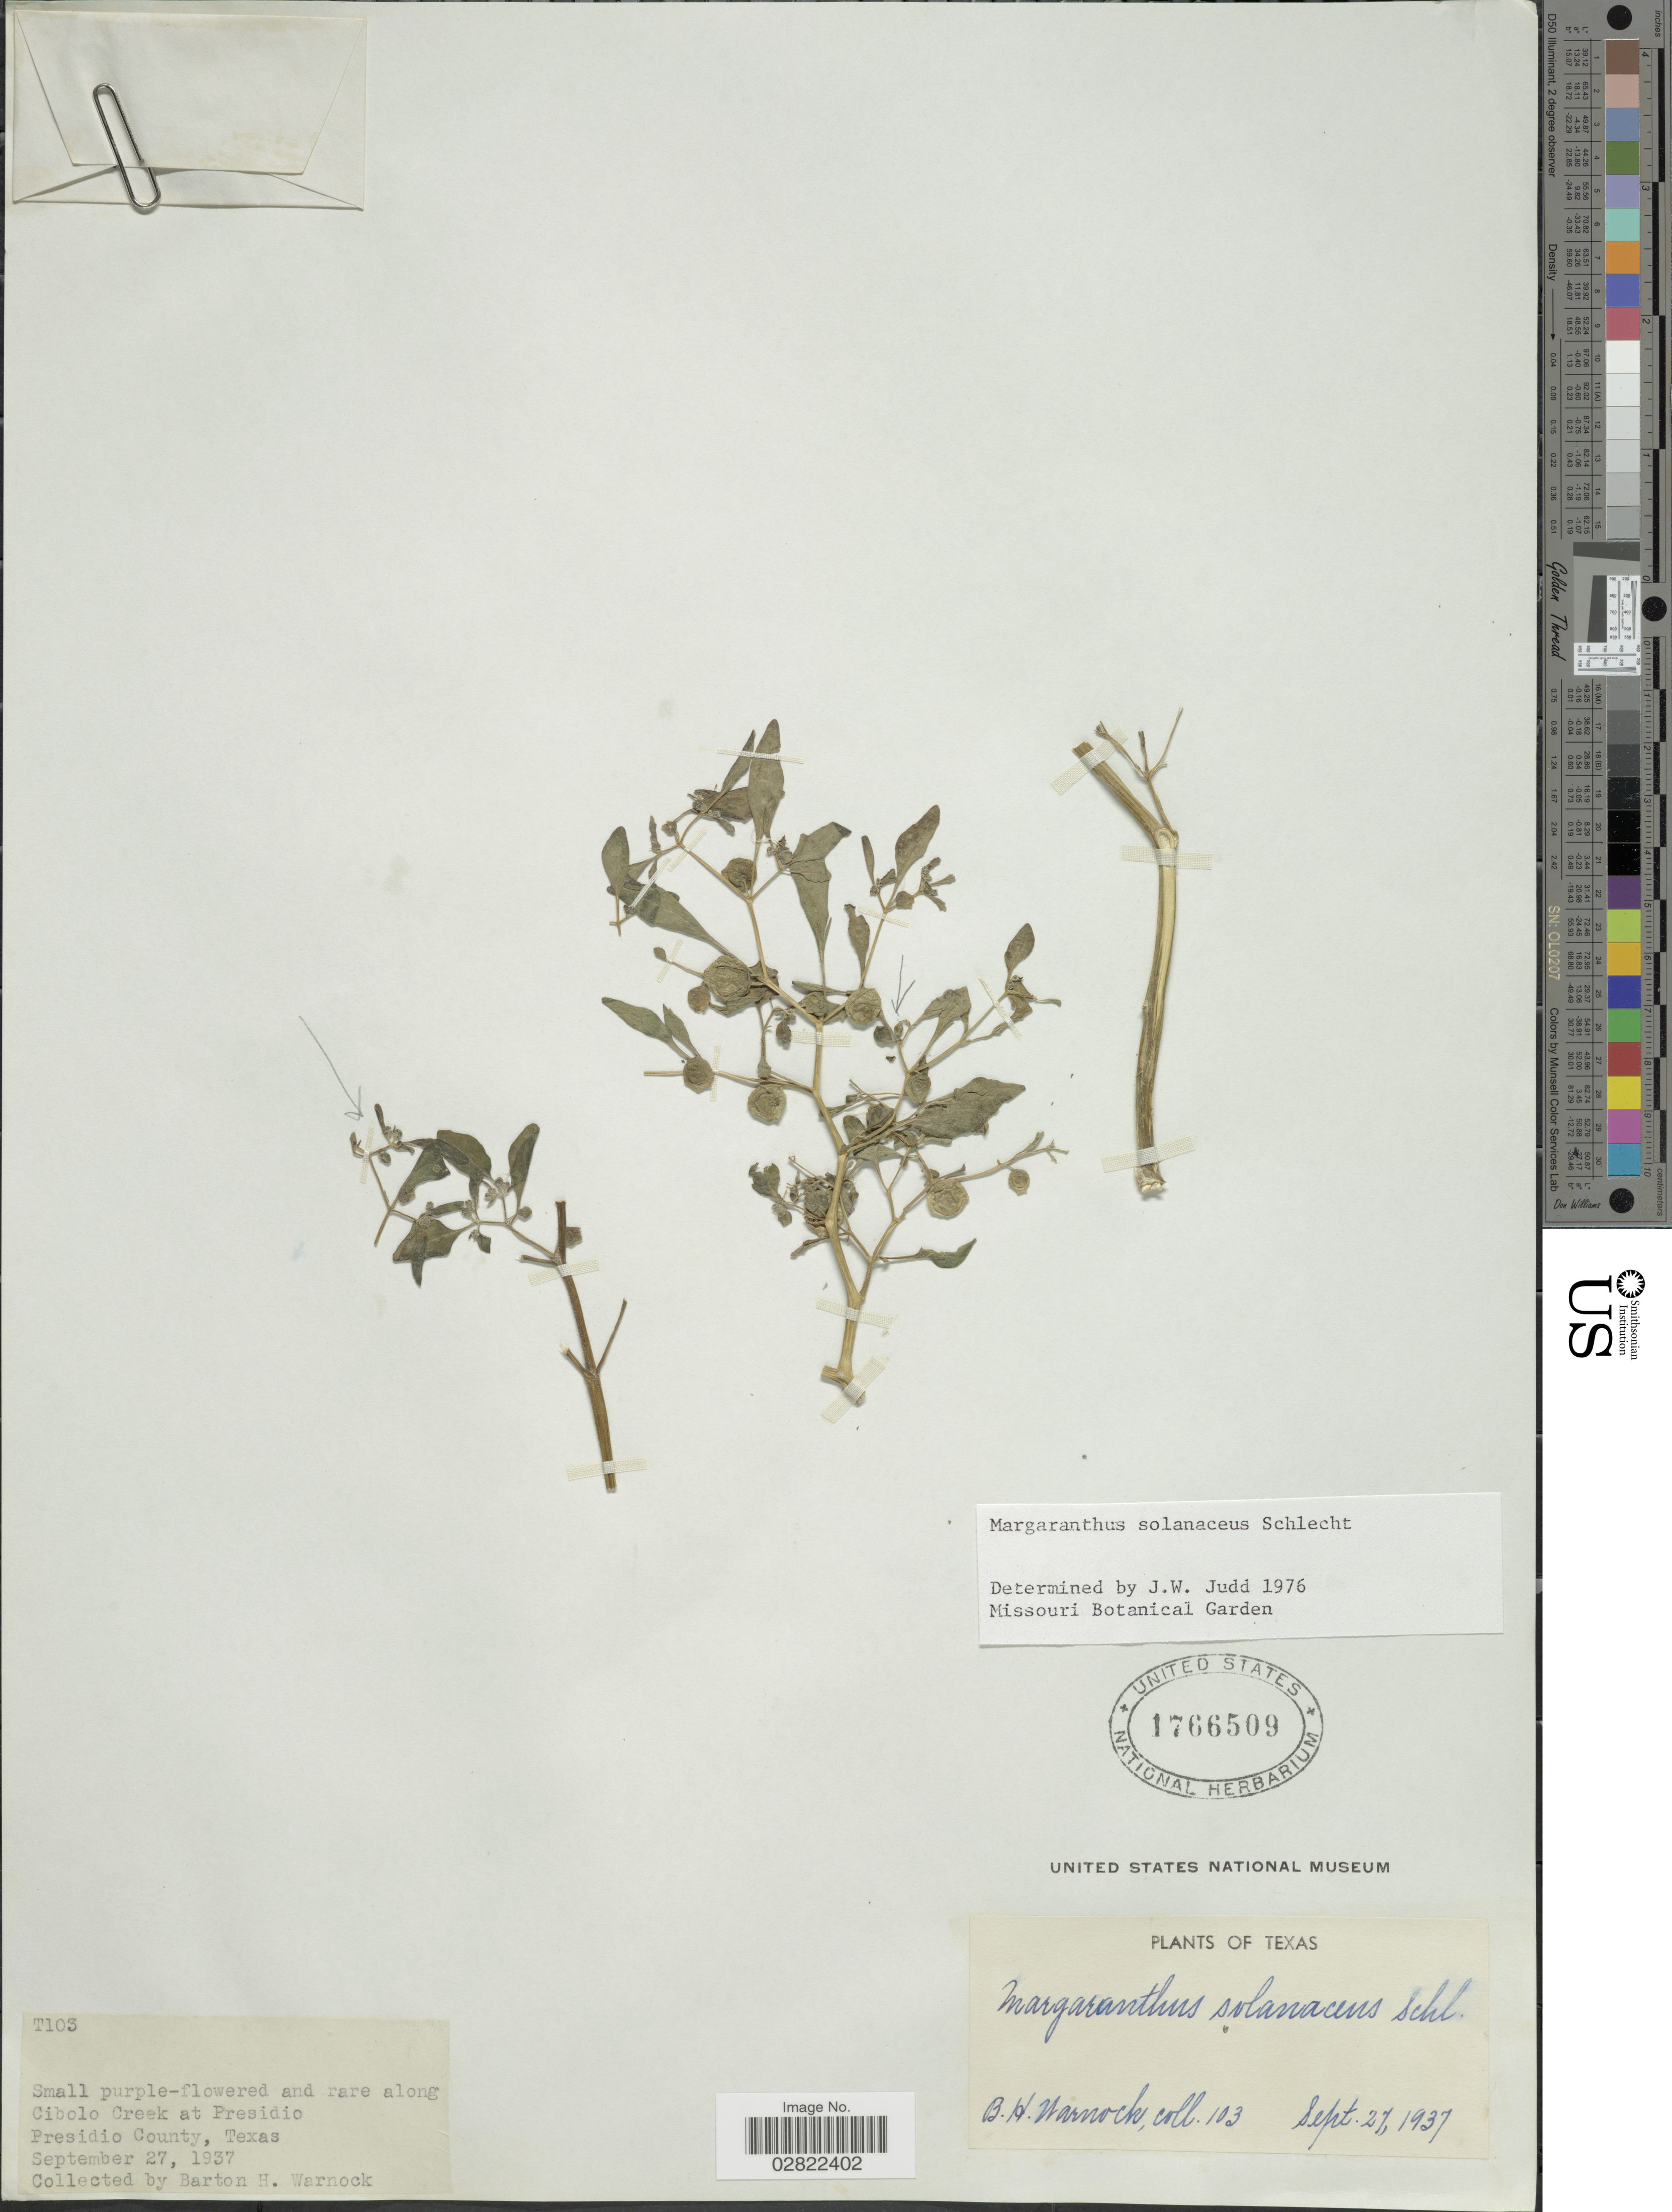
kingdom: Plantae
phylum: Tracheophyta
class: Magnoliopsida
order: Solanales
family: Solanaceae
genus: Margaranthus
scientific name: Margaranthus solanaceus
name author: Schltdl.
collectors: B. H. Warnock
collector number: T103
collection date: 1937-09-27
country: United States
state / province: Texas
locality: Small purple-flowered and rare along Cibolo Creek at Presidio, Presidio County.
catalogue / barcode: US 1766509